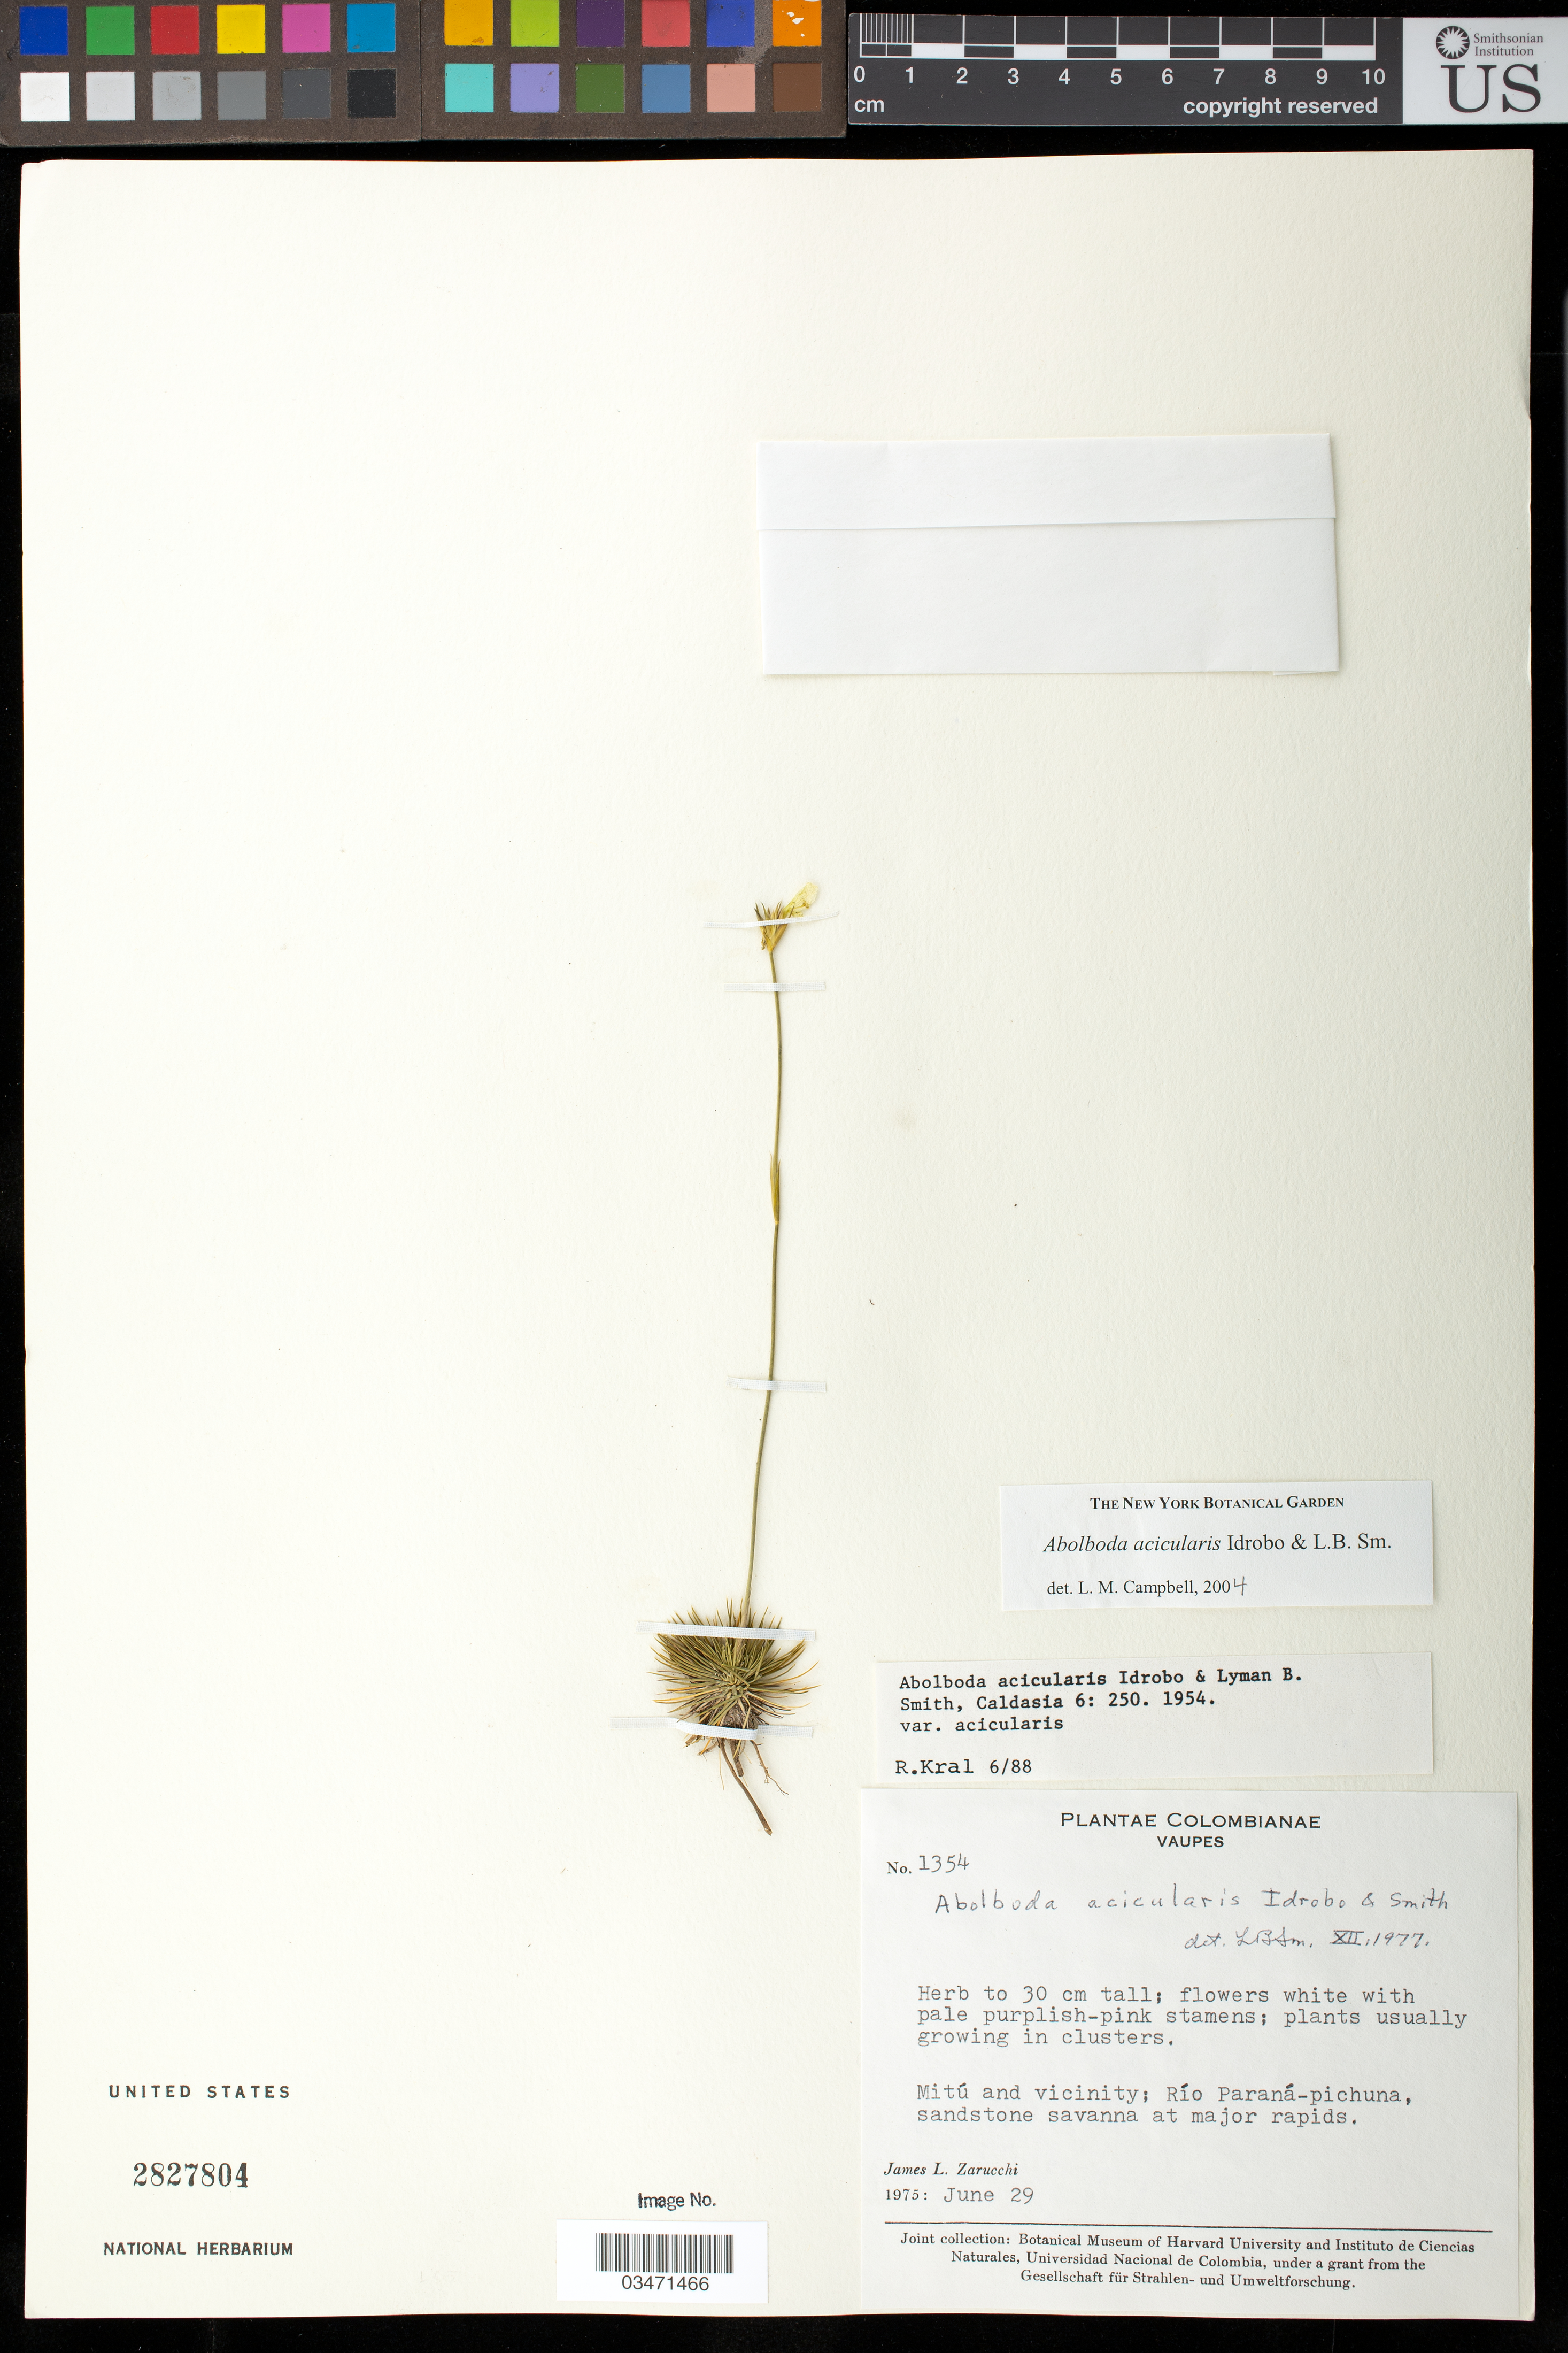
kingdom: Plantae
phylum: Tracheophyta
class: Liliopsida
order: Poales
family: Xyridaceae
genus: Abolboda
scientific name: Abolboda acicularis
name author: Idrobo & L.B. Sm. in Idrobo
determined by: Campbell, L. M.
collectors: J. L. Zarucchi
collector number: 1354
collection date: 1975-06-29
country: Colombia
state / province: Vaupés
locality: Colombianae. Vaupes. Mitu and vicinity; lower Rio Parana-pichuna, sandstone savanna at major rapids.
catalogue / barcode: US 2827804